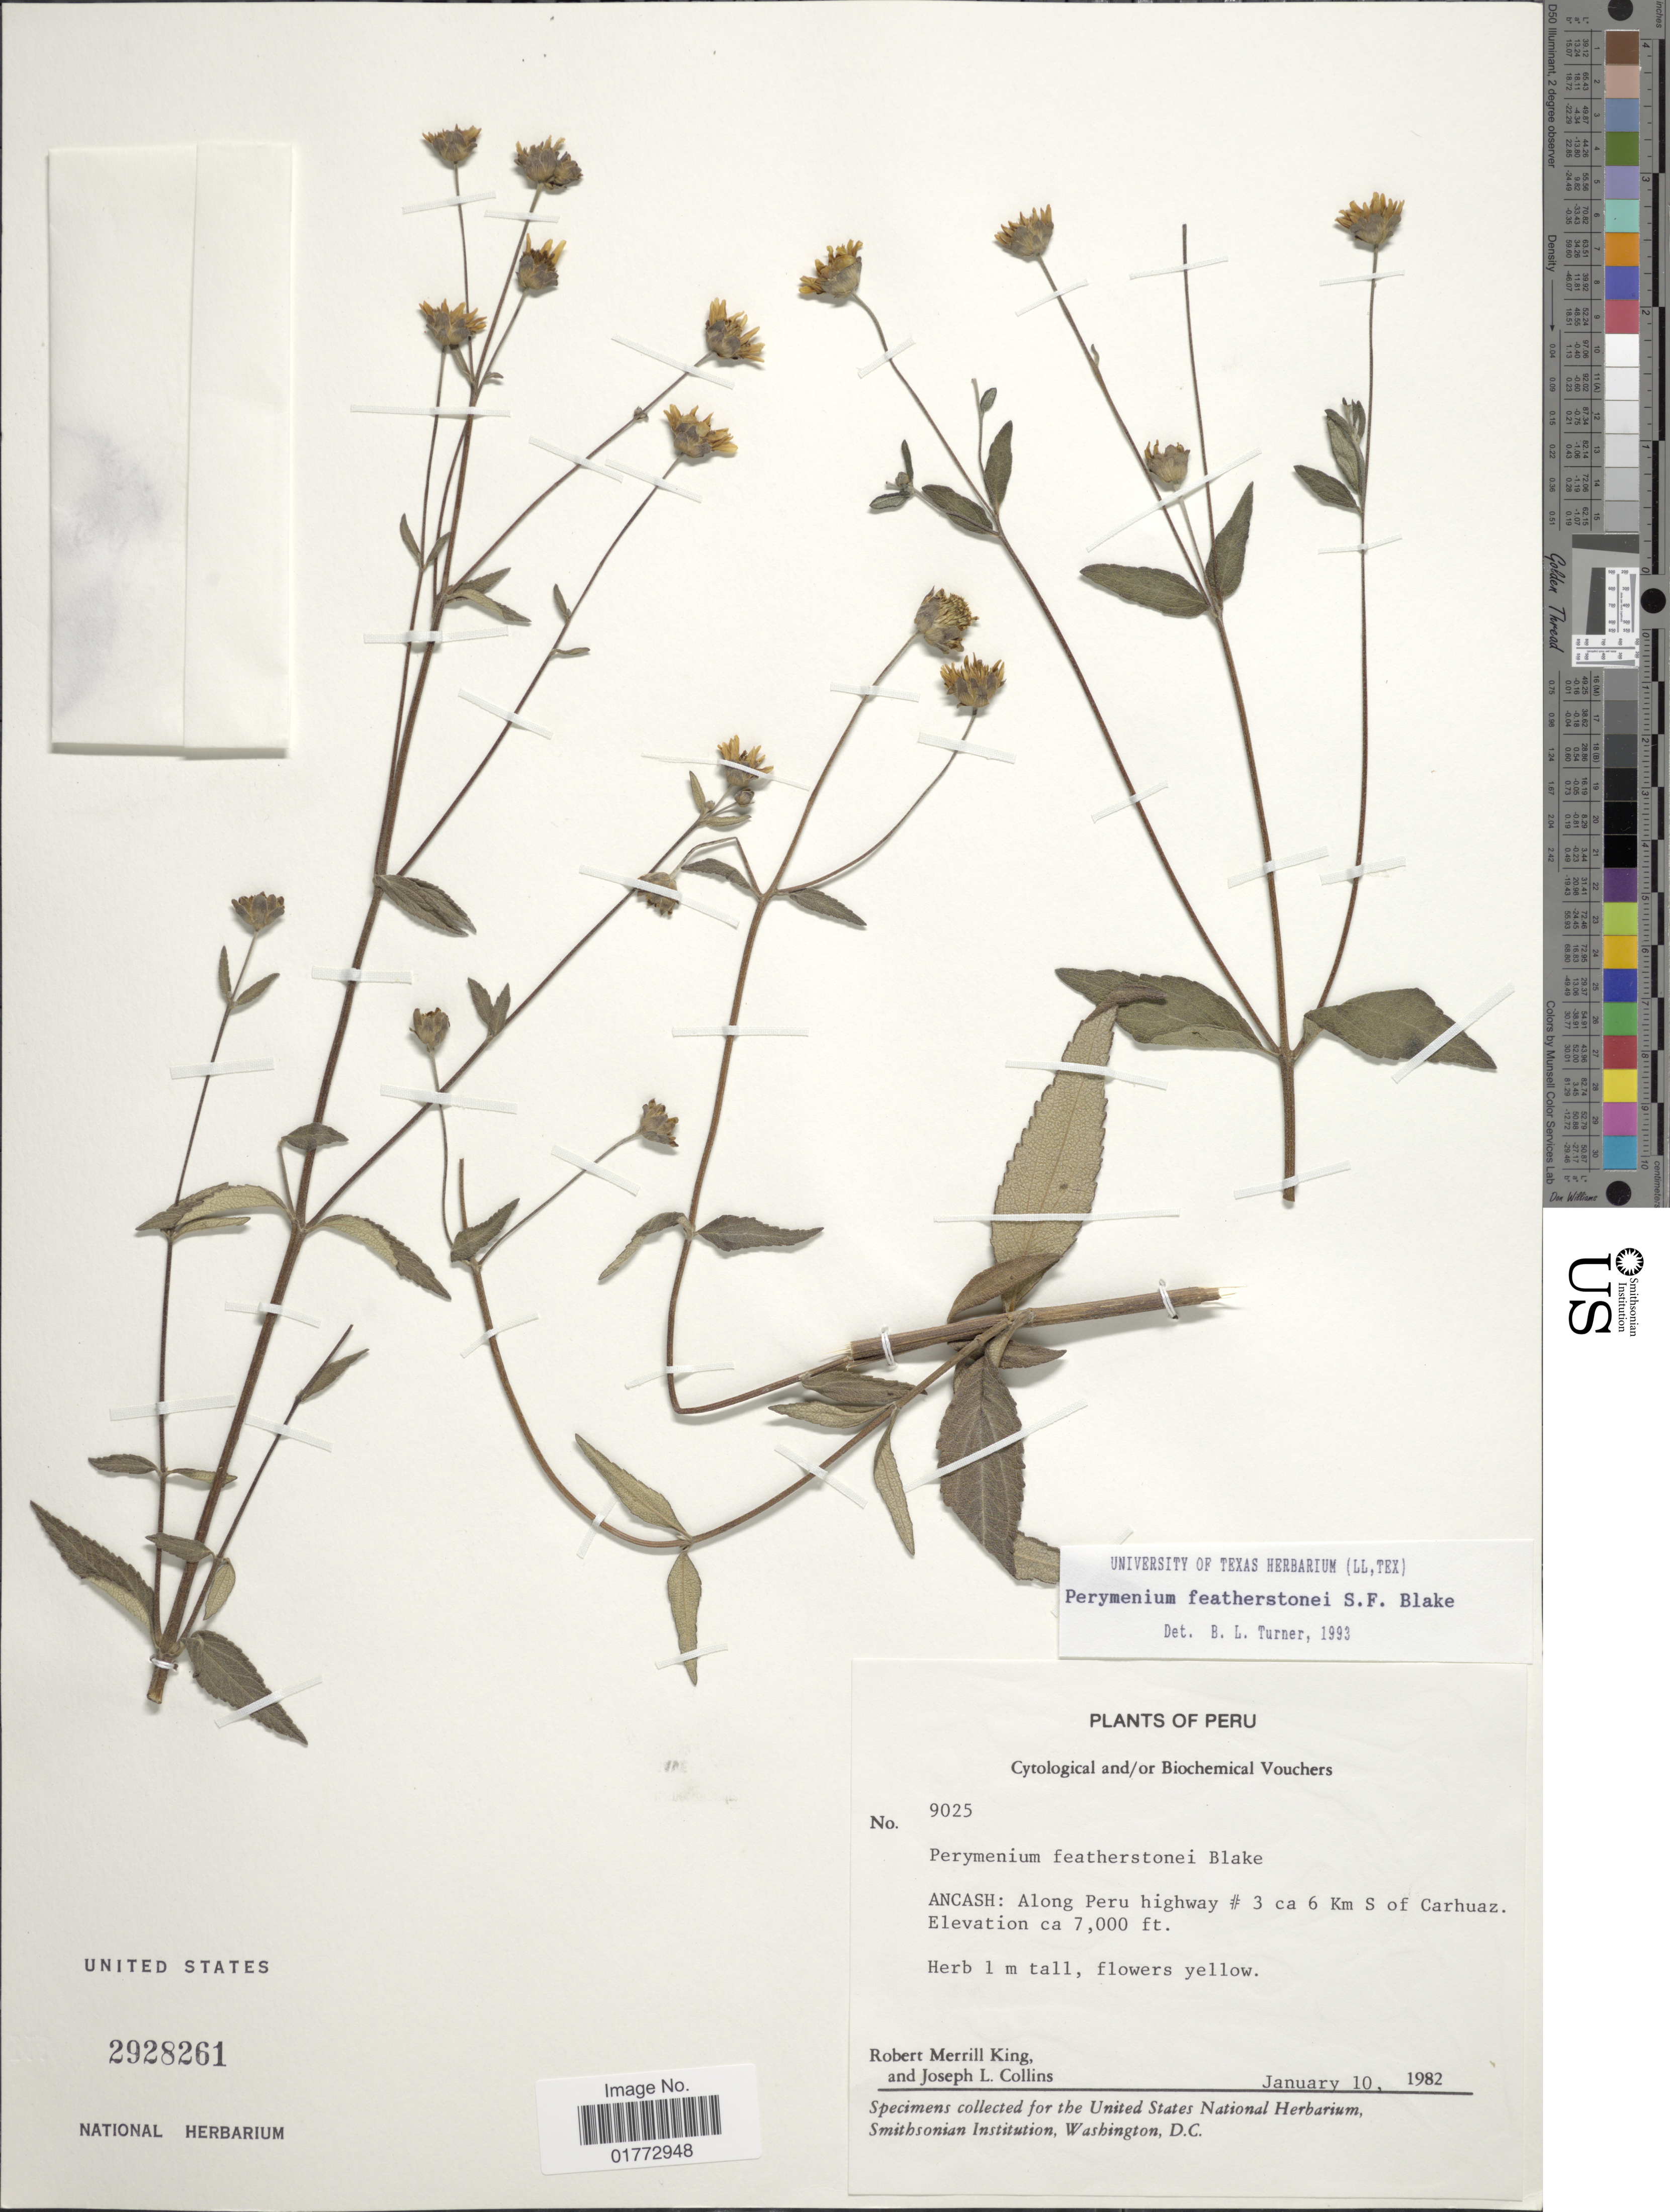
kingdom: Plantae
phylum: Tracheophyta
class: Magnoliopsida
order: Asterales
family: Asteraceae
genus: Perymenium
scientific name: Perymenium featherstonei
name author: S.F. Blake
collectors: R. M. King & J. L. Collins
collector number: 9025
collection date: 1982-01-10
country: Peru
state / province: Ancash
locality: Along Peru Highway # 3 ca 6 km S of Carhuaz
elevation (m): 2134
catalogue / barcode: US 2928261